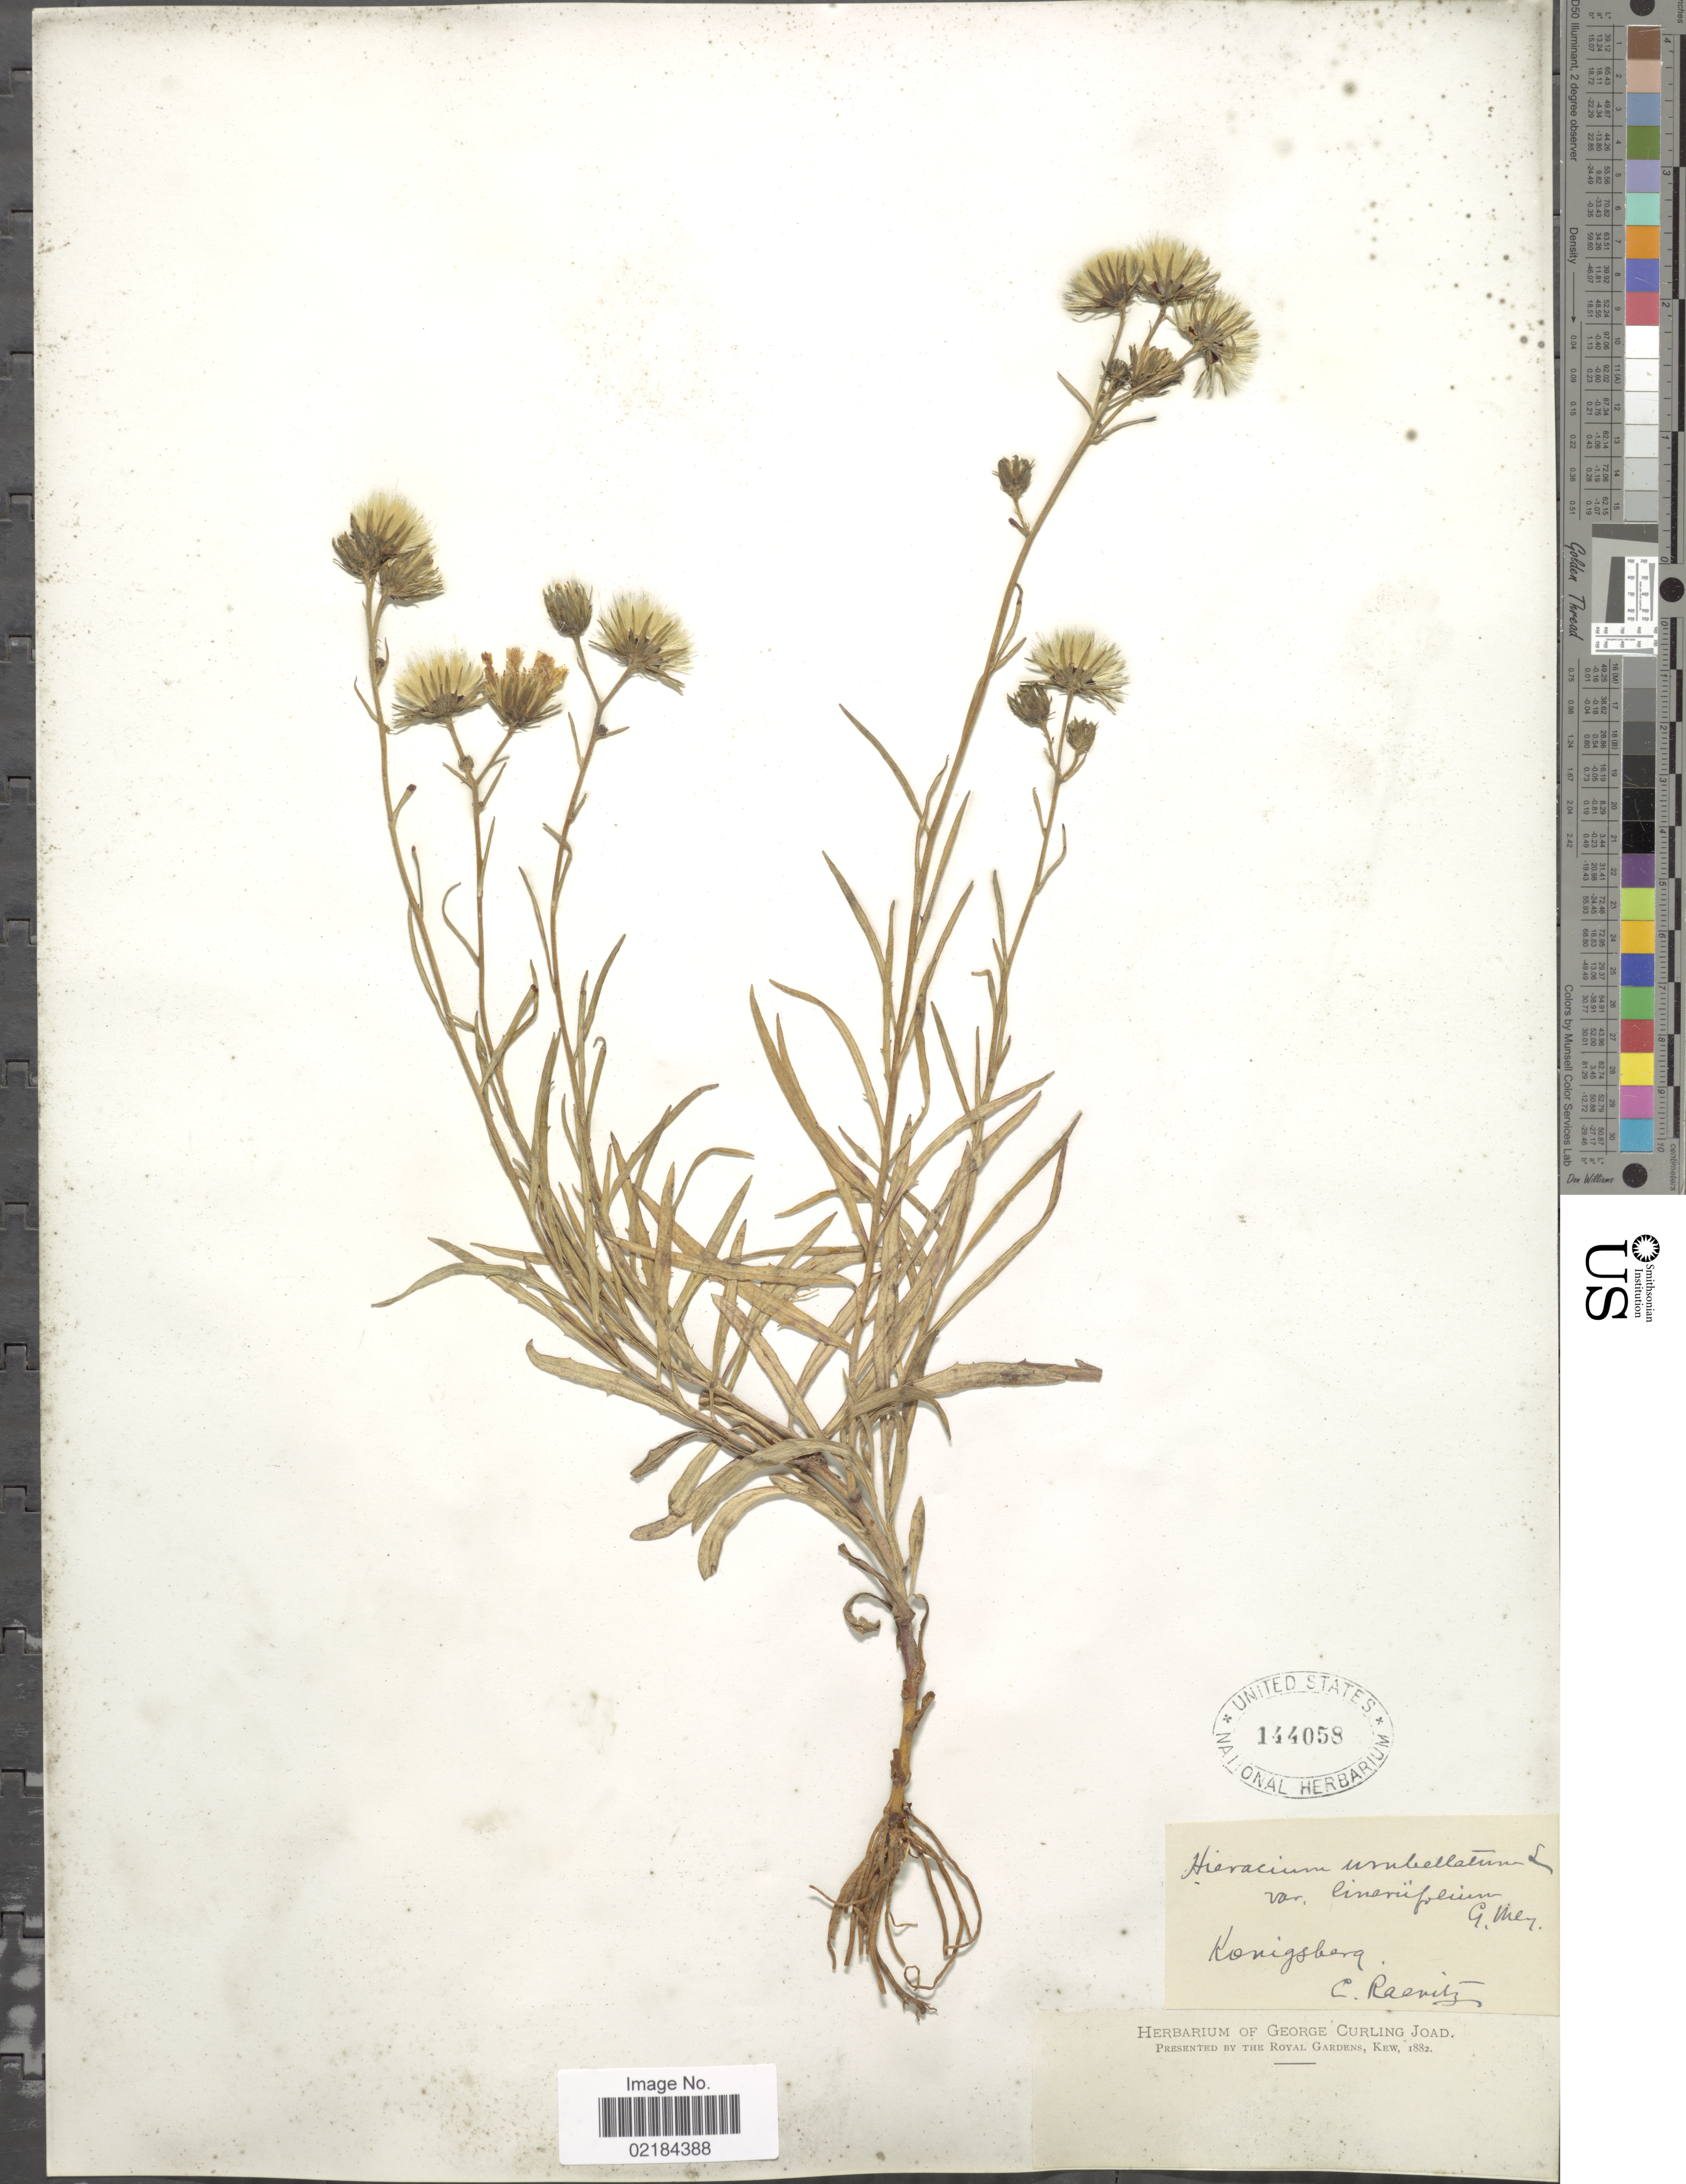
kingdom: Plantae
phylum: Tracheophyta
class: Magnoliopsida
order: Asterales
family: Asteraceae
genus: Hieracium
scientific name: Hieracium umbellatum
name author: L.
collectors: C. G. Baenitz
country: Russian Federation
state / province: Kaliningrad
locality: Konigsberg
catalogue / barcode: US 114058